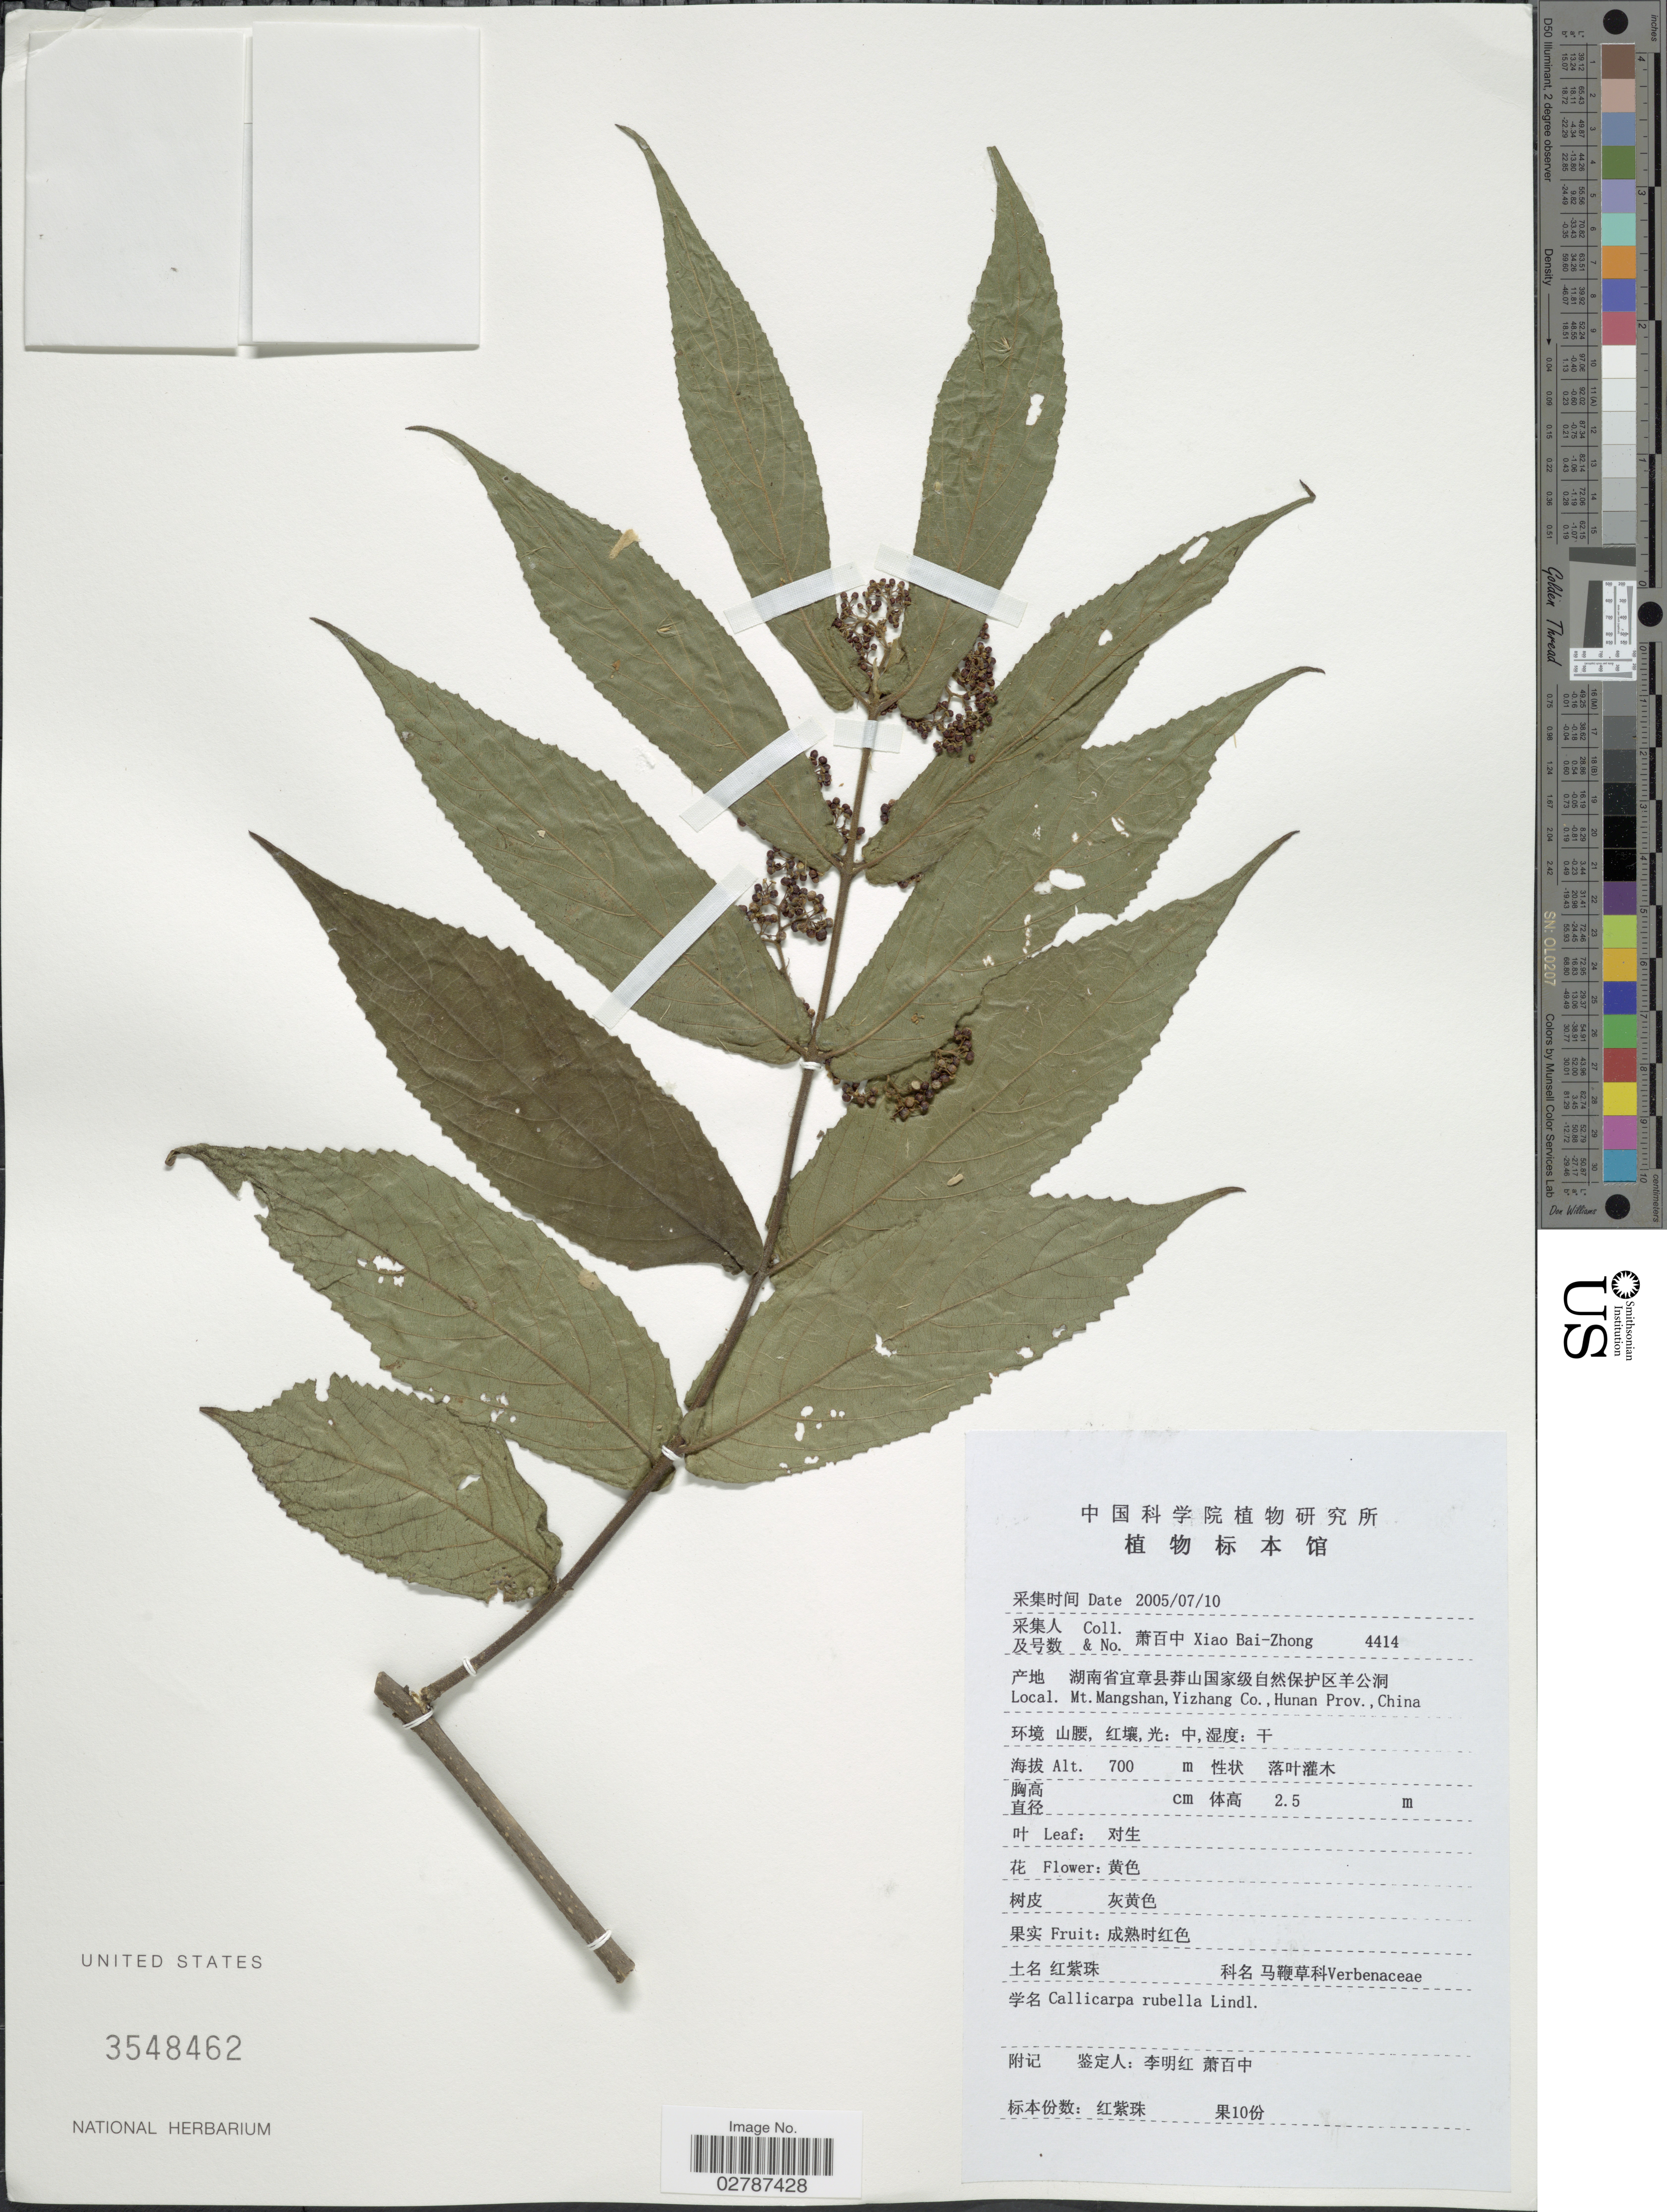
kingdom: Plantae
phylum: Tracheophyta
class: Magnoliopsida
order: Lamiales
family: Lamiaceae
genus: Callicarpa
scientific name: Callicarpa rubella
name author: Lindl.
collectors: B. Z. Xiao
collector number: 4414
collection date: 2005-07-10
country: China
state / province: Hunan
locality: Mt. Mangshan, Yizhang Co.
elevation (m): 700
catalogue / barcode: US 3548462